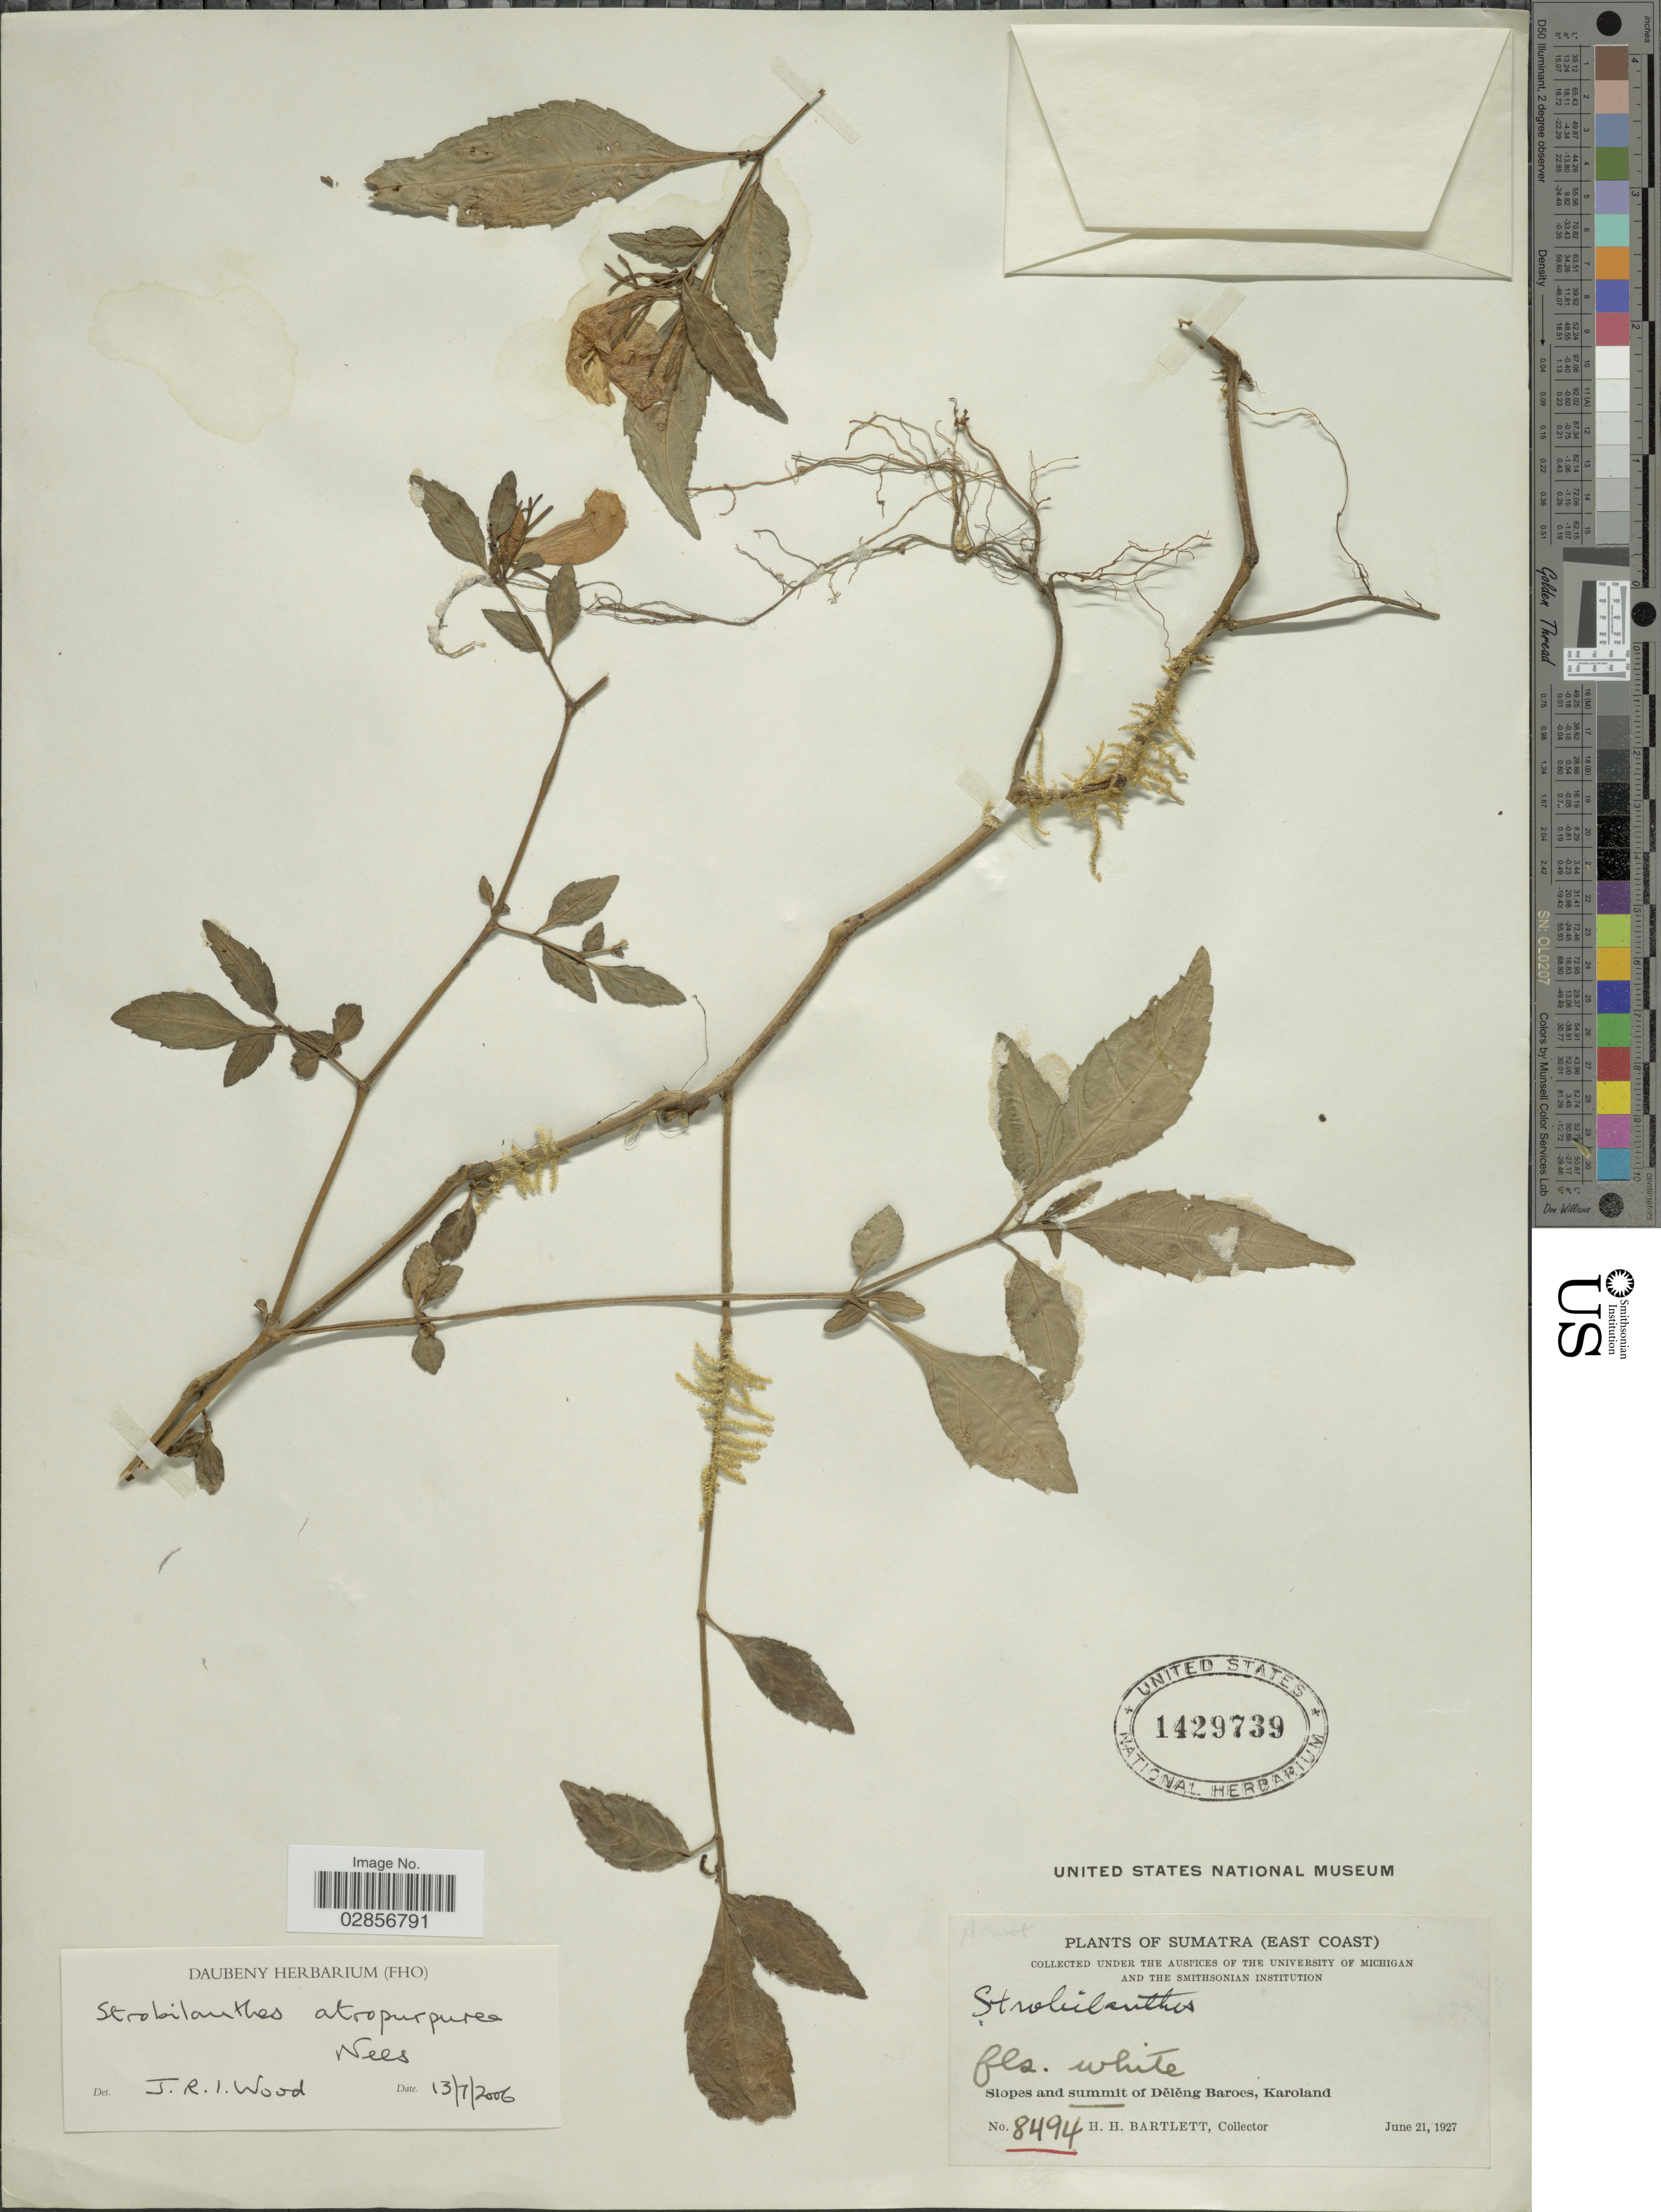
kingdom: Plantae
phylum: Tracheophyta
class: Magnoliopsida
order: Lamiales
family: Acanthaceae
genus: Strobilanthes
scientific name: Strobilanthes atropurpurea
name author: Nees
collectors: H. H. Bartlett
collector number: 8494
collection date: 1927-06-21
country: Indonesia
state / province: Sumatra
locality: (East Coast). Slopes and summit of Deleng Baroes, Karoland.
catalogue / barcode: US 1429739